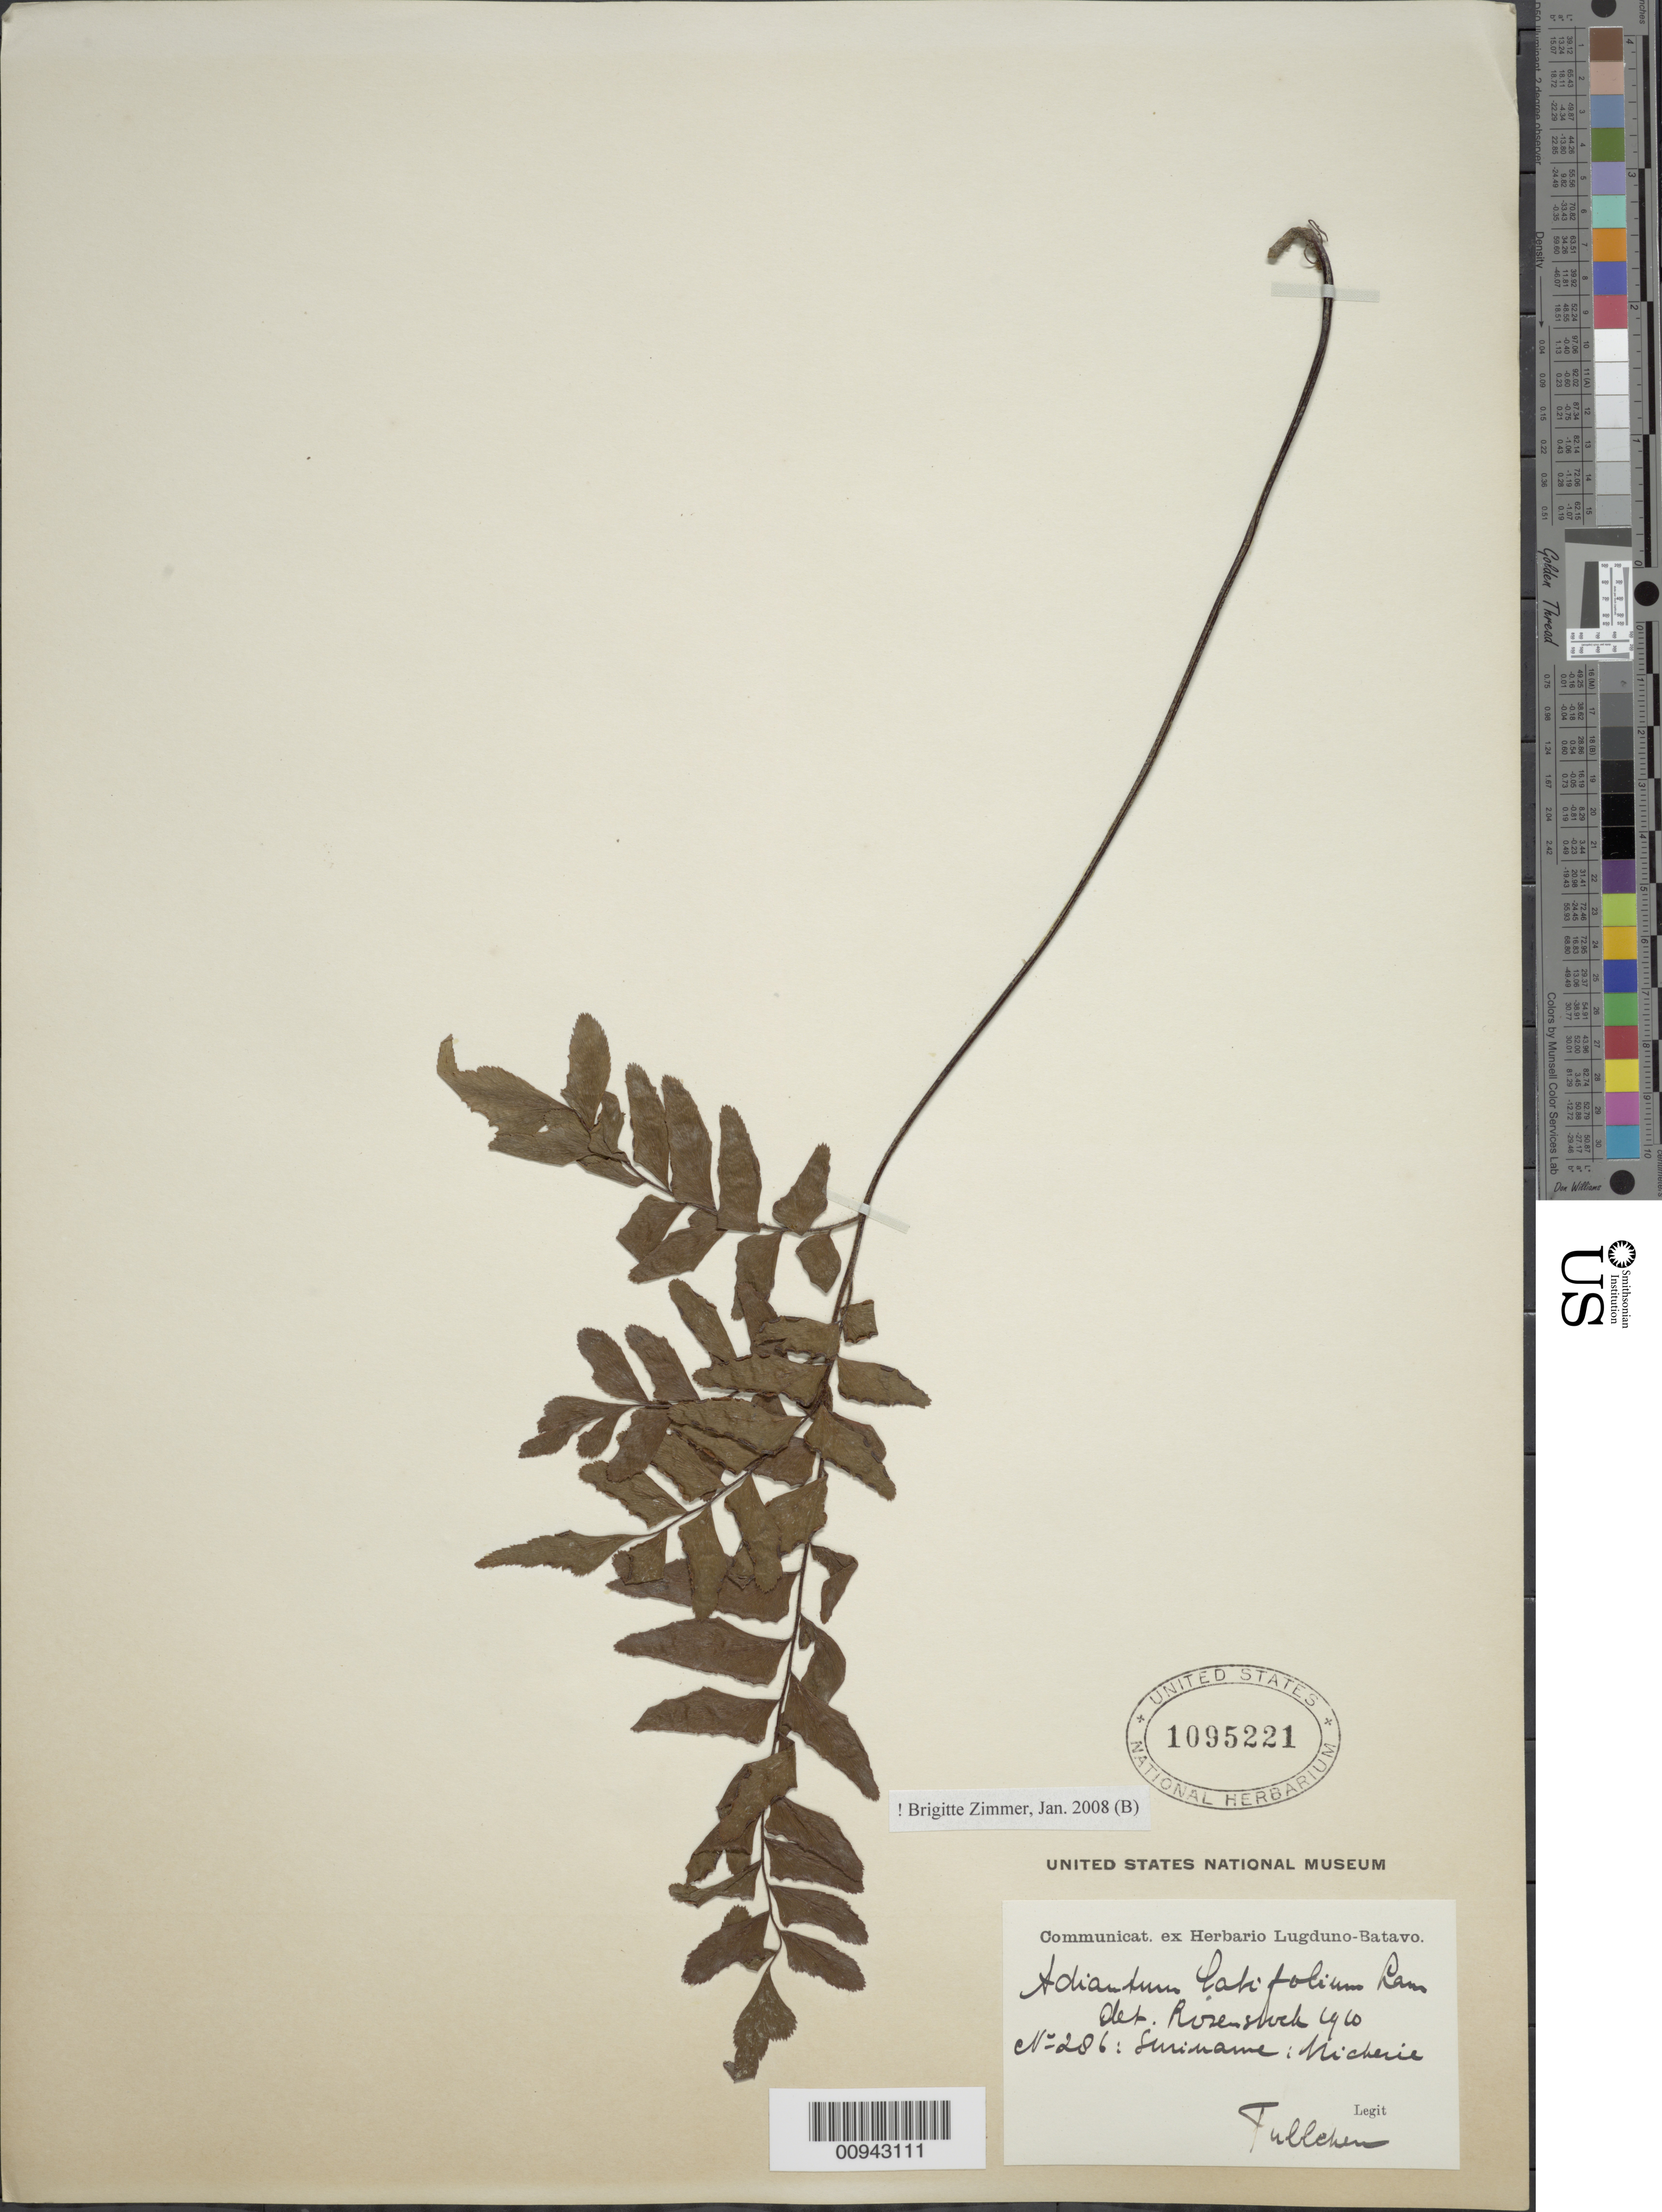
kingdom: Plantae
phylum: Tracheophyta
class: Polypodiopsida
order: Polypodiales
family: Pteridaceae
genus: Adiantum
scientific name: Adiantum latifolium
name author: Lam.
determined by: Zimmer, B.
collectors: -. Fullehem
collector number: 206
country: Suriname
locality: Nickerie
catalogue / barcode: US 1095221